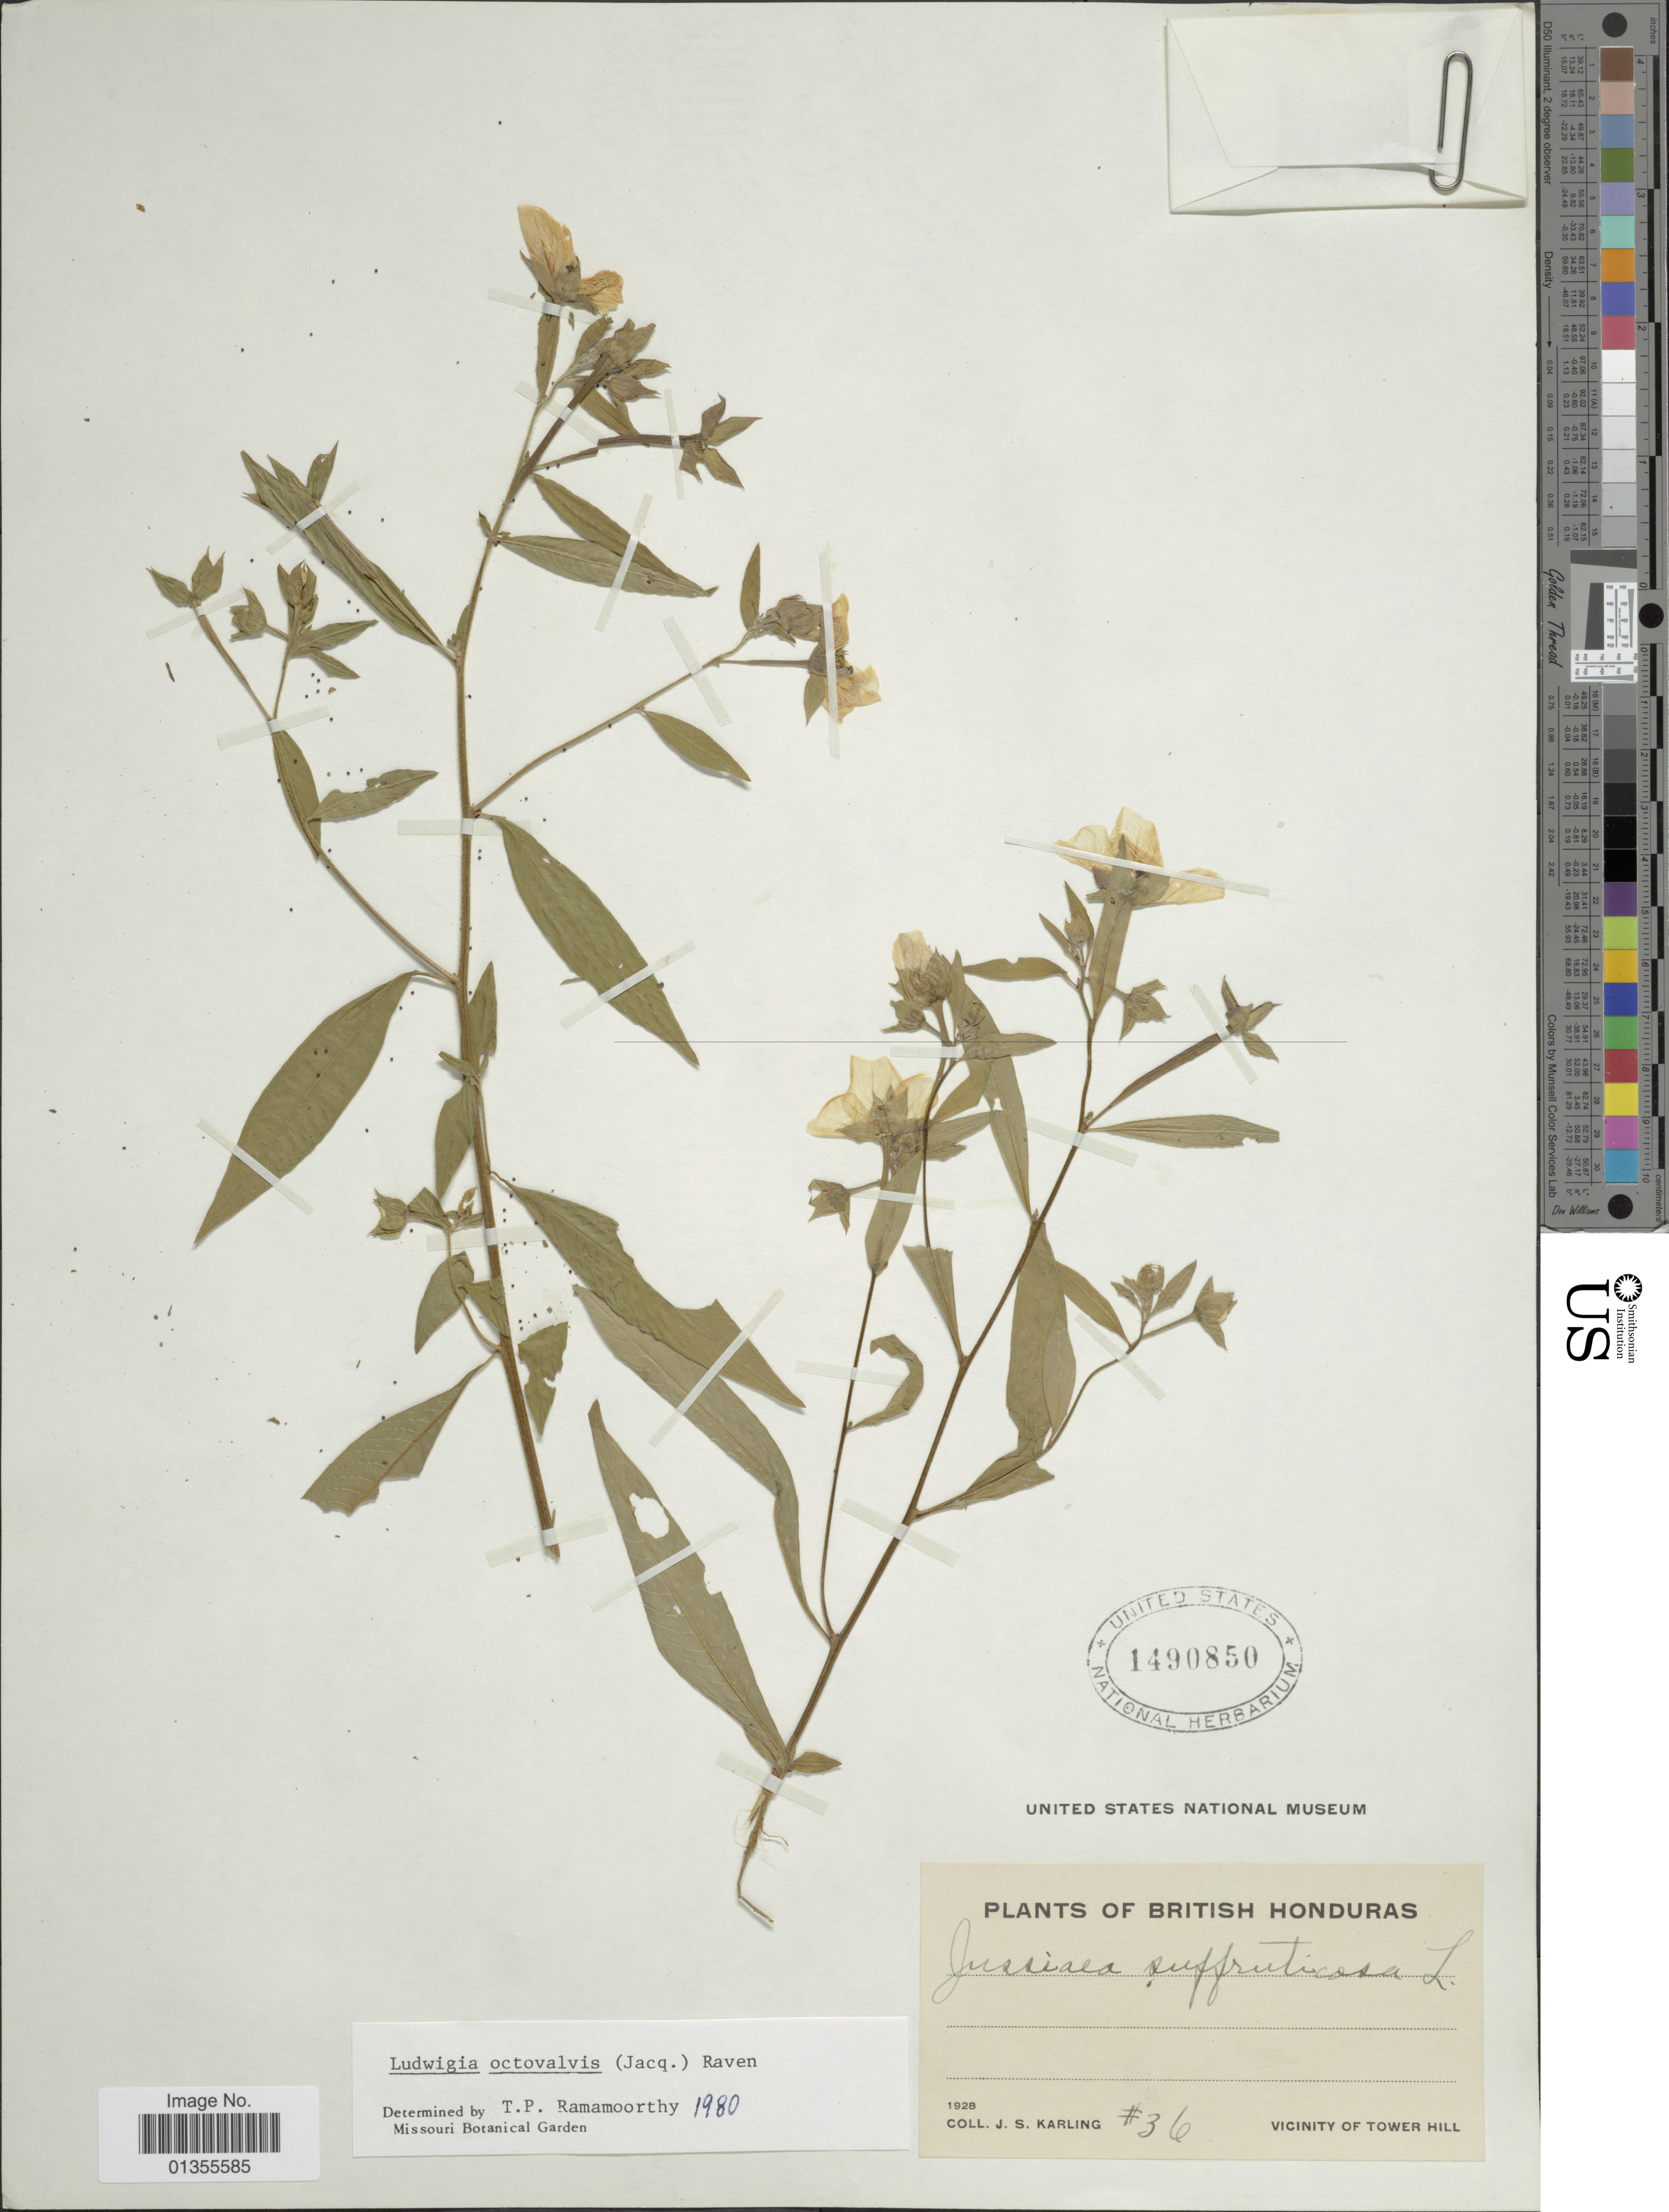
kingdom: Plantae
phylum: Tracheophyta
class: Magnoliopsida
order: Myrtales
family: Onagraceae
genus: Ludwigia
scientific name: Ludwigia octovalvis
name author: (Jacq.) P.H. Raven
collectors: J. Karling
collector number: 36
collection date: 1928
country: Belize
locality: British Honduras. Vicinity of Tower Hill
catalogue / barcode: US 1490850